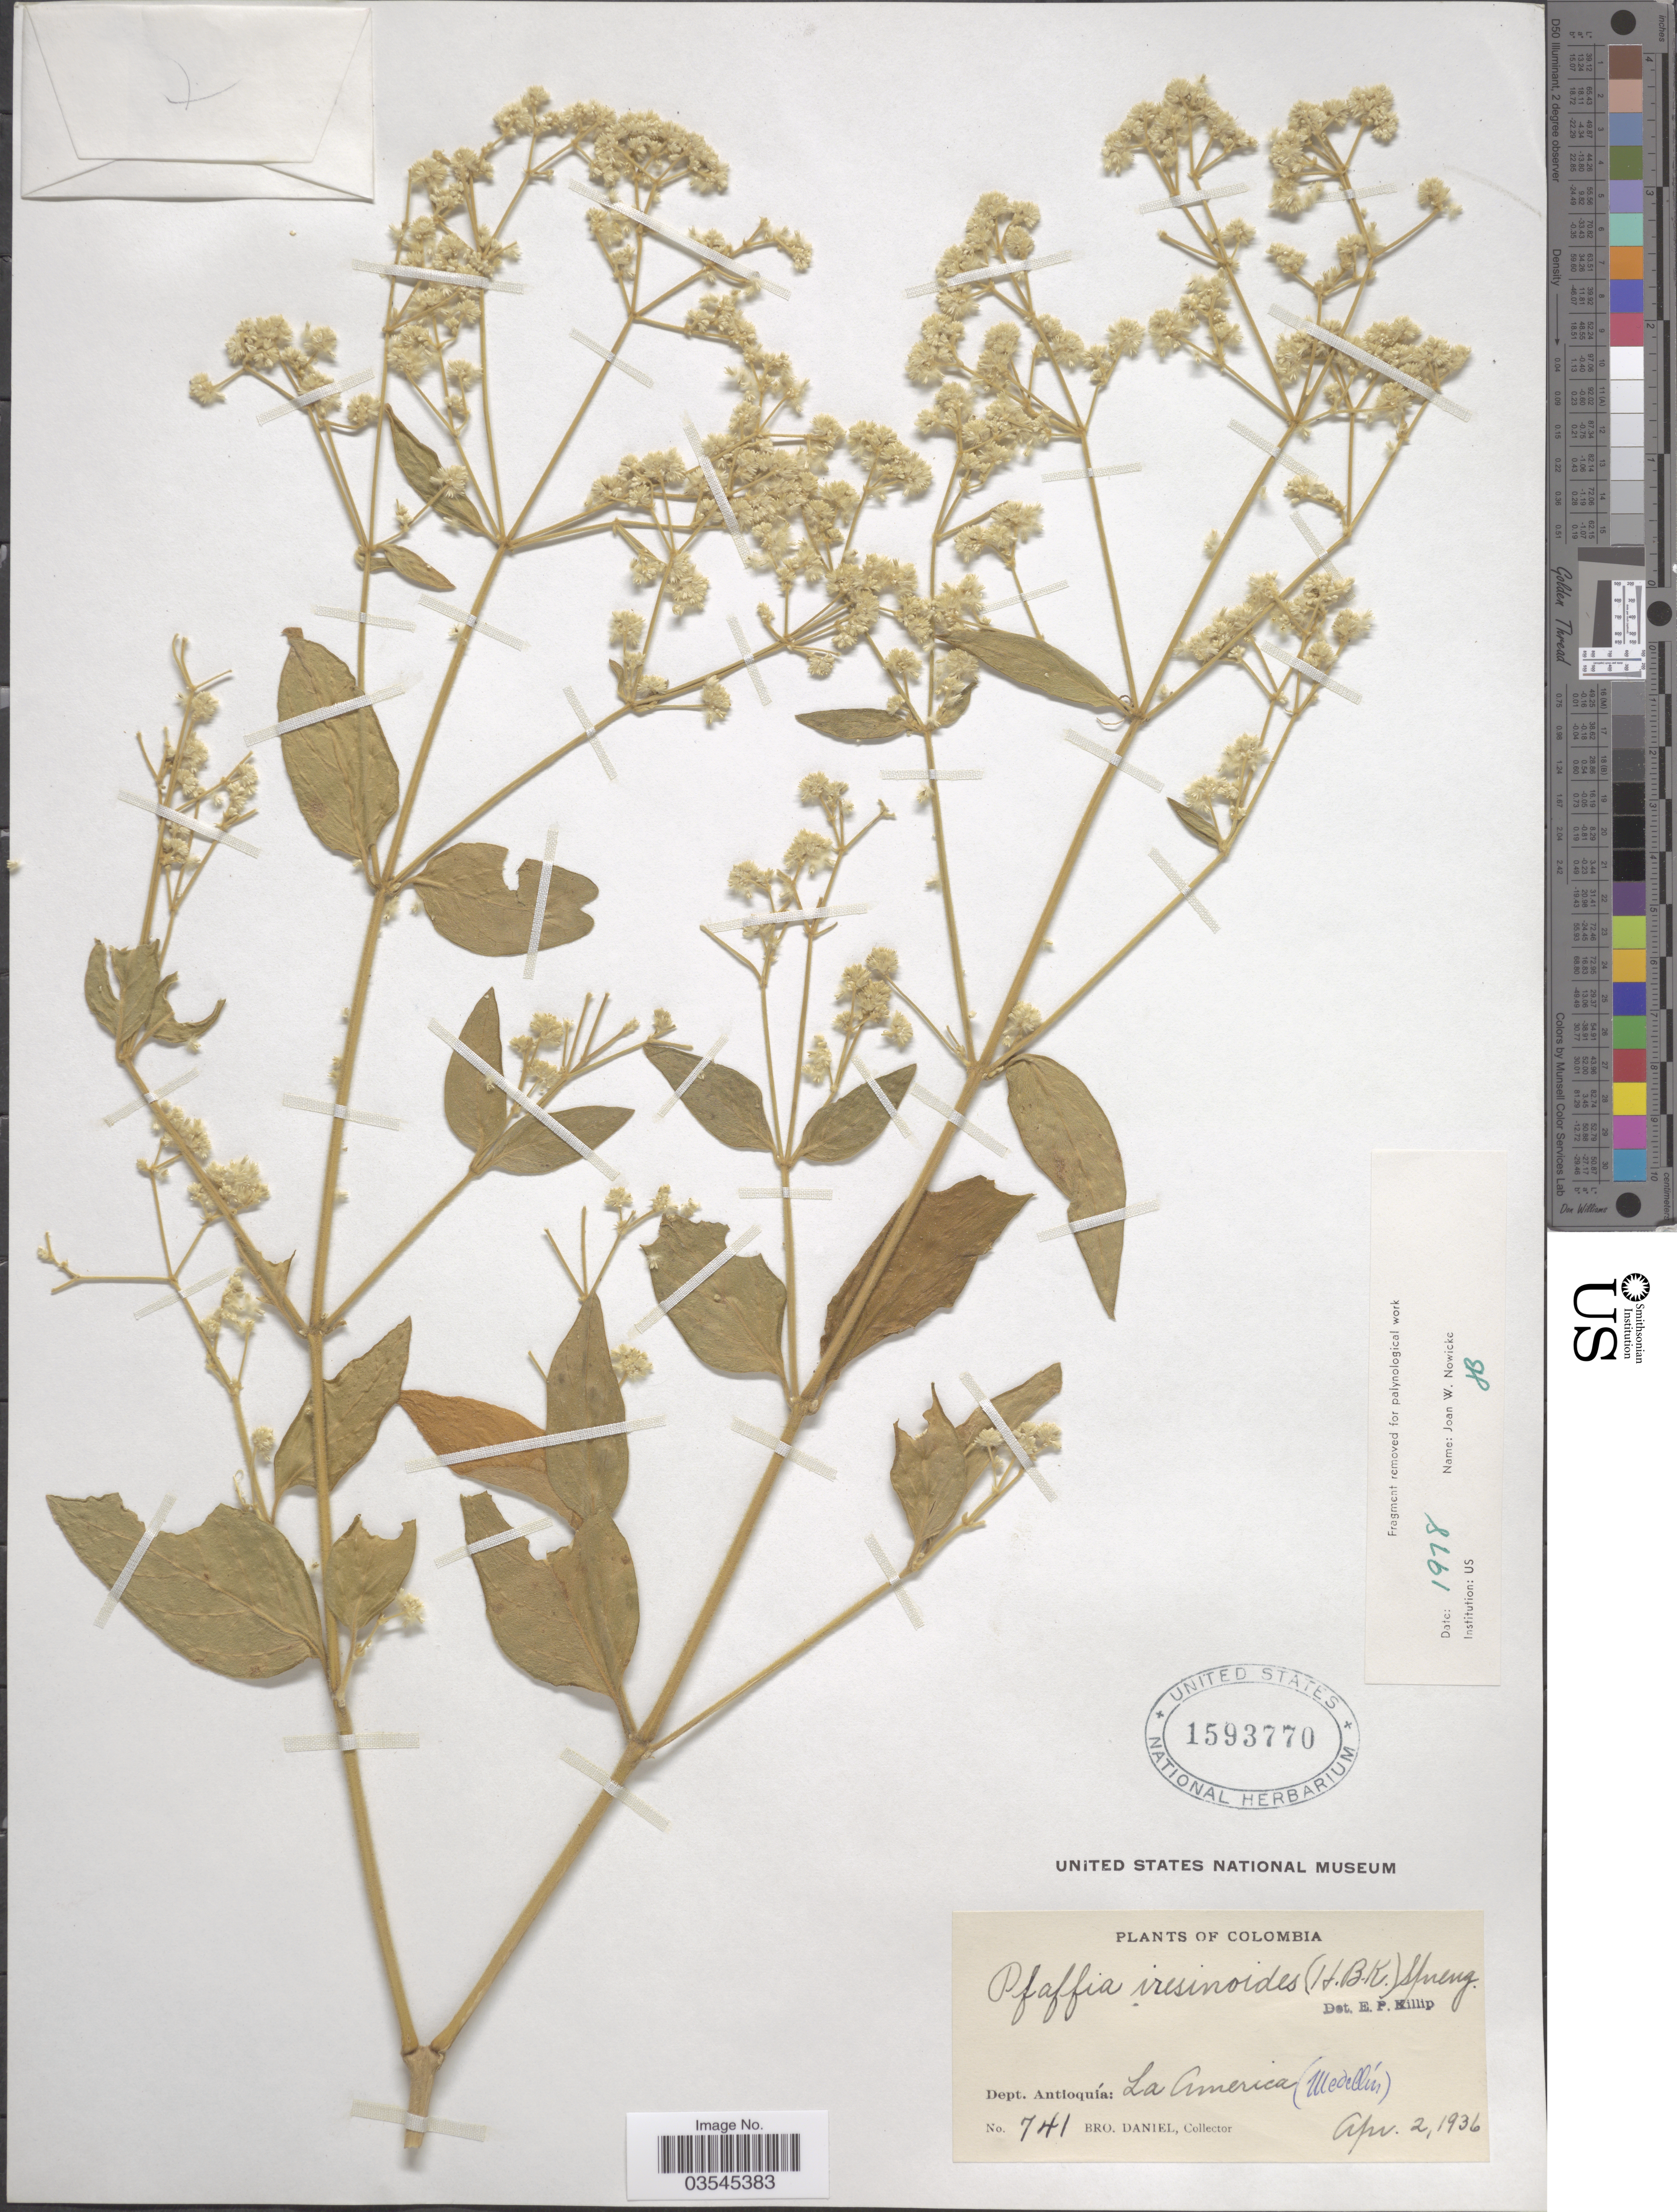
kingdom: Plantae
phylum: Tracheophyta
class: Magnoliopsida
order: Caryophyllales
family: Amaranthaceae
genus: Pfaffia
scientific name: Pfaffia iresinoides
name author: (Kunth) Spreng.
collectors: Bro. Daniel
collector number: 741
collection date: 1936-04-02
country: Colombia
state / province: Antioquia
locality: Dept. Antioquia: La America (Medellín).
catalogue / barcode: US 1593770